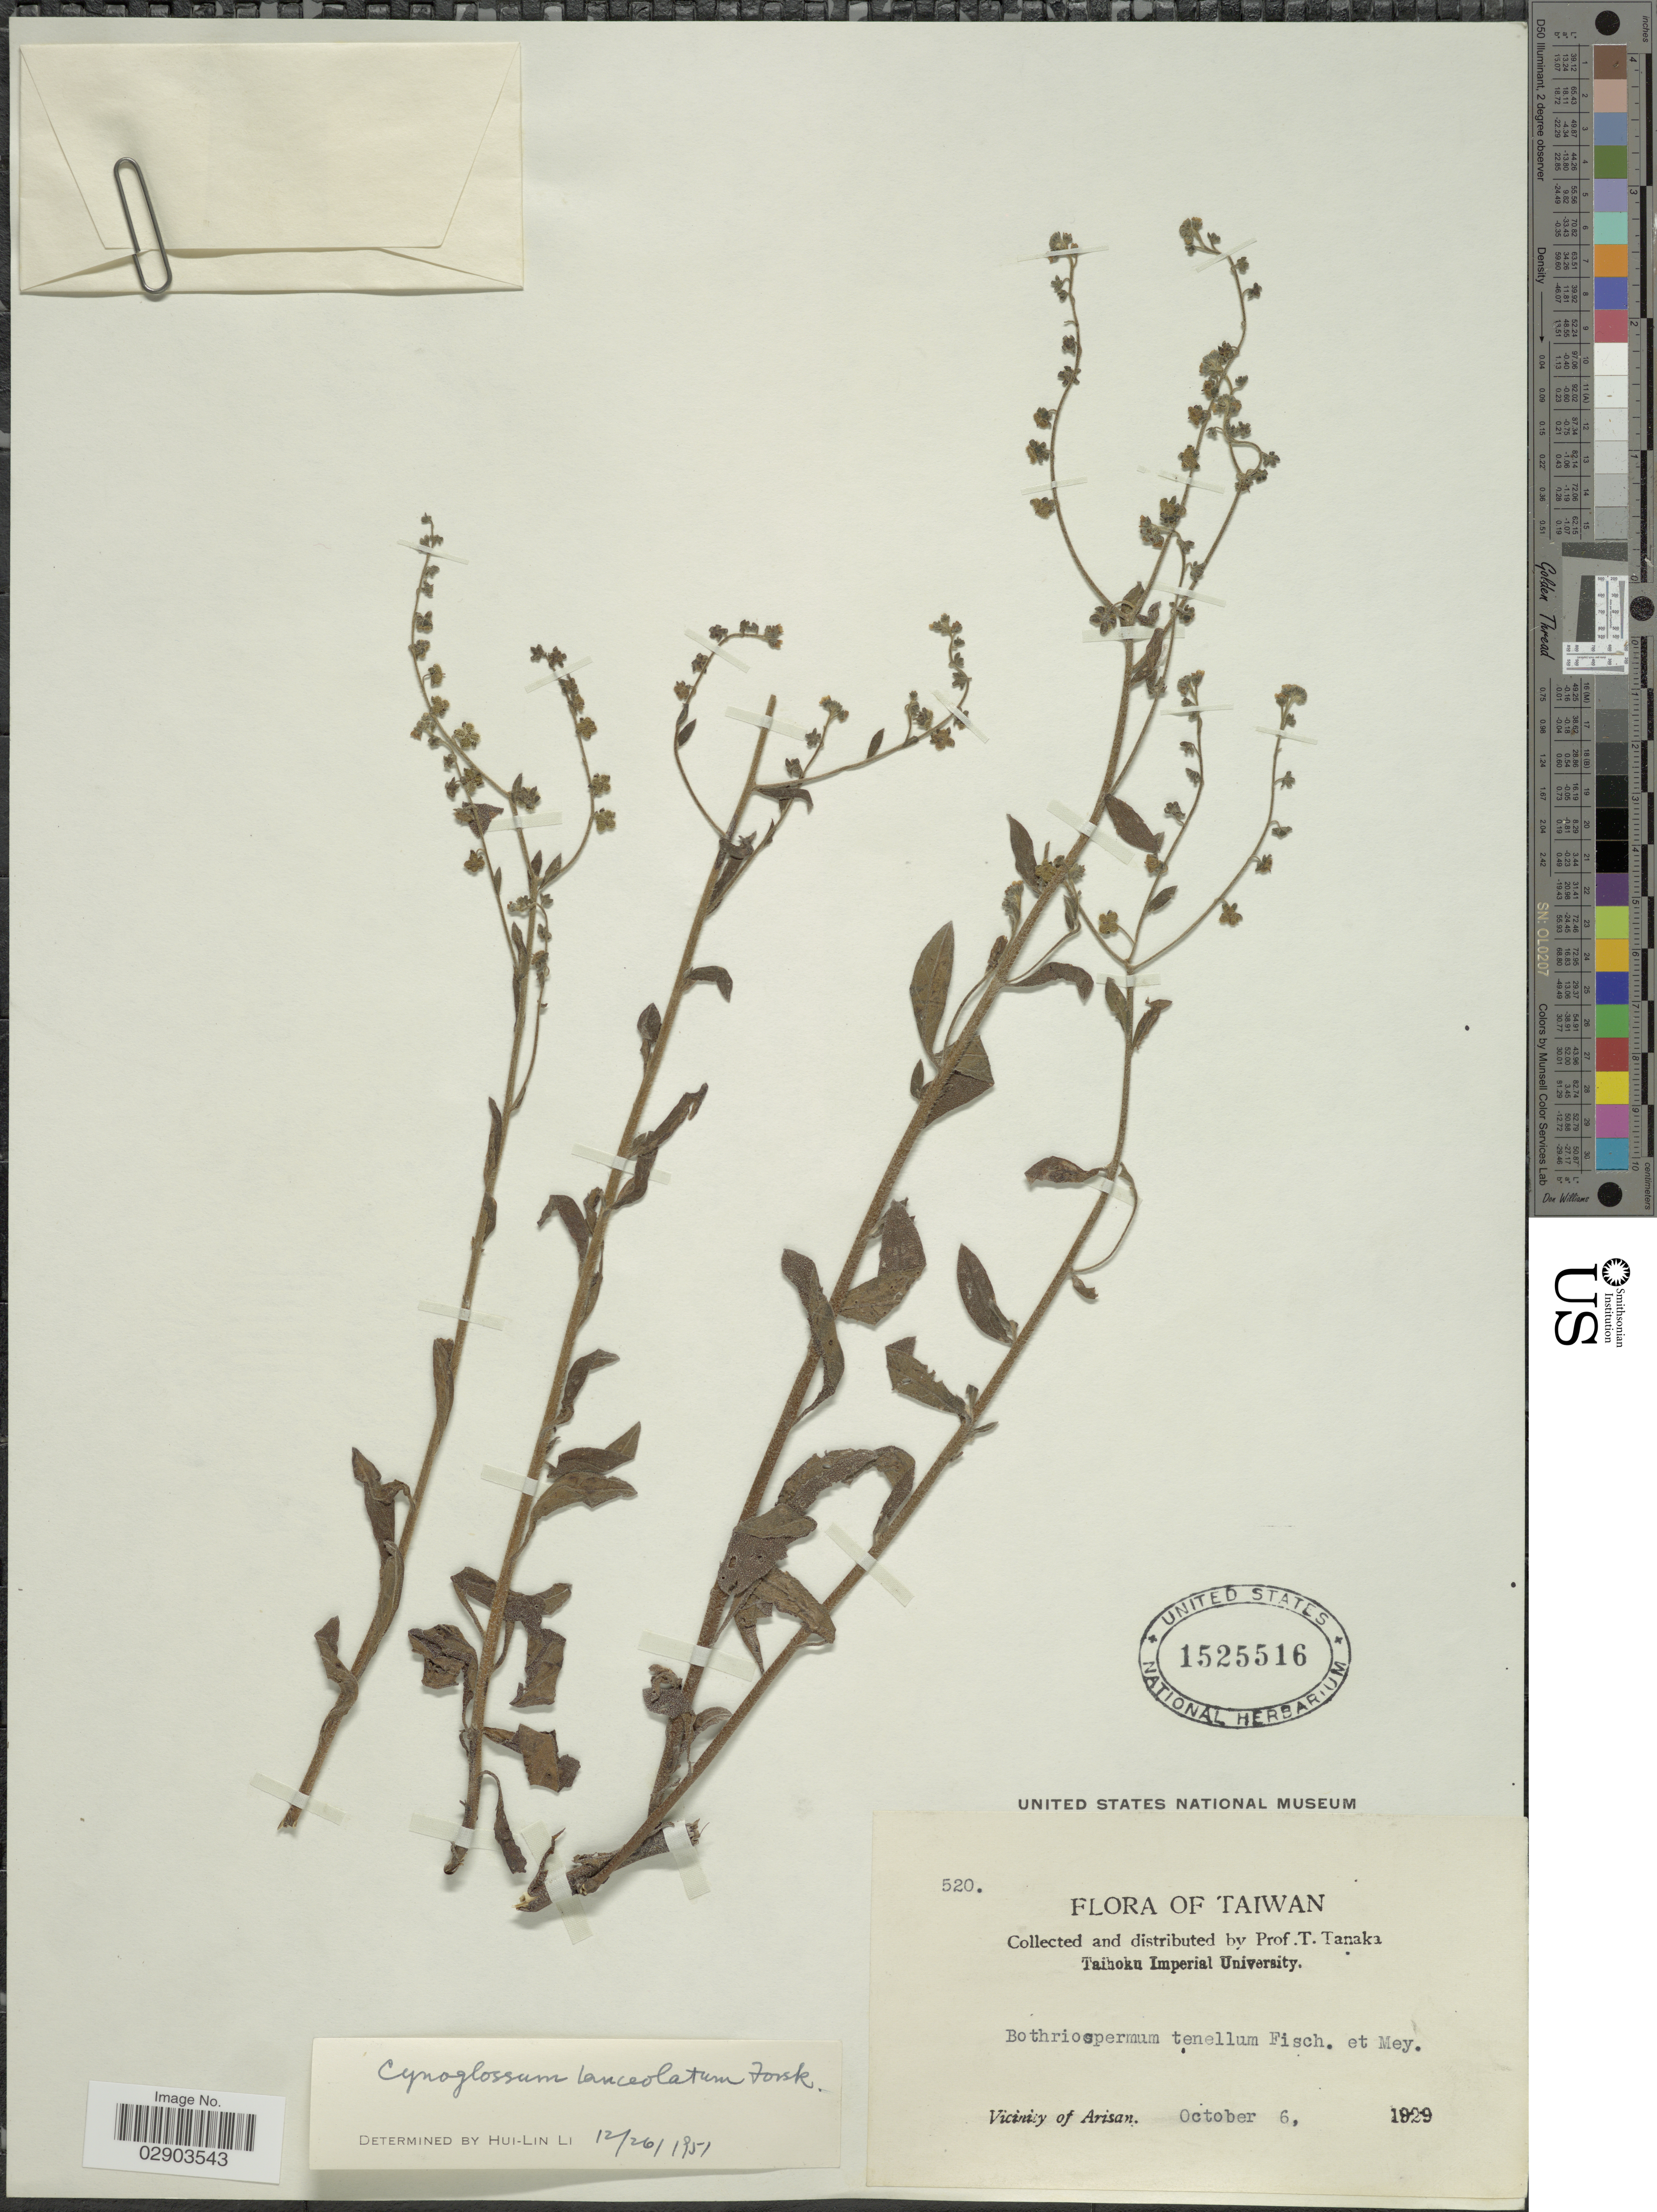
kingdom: Plantae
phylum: Tracheophyta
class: Magnoliopsida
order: Boraginales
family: Boraginaceae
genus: Cynoglossum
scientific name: Cynoglossum lanceolatum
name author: Forssk.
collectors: T. Tanaka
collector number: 520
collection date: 1929-10-06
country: Taiwan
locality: Vicinity of Arisan.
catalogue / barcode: US 1525516